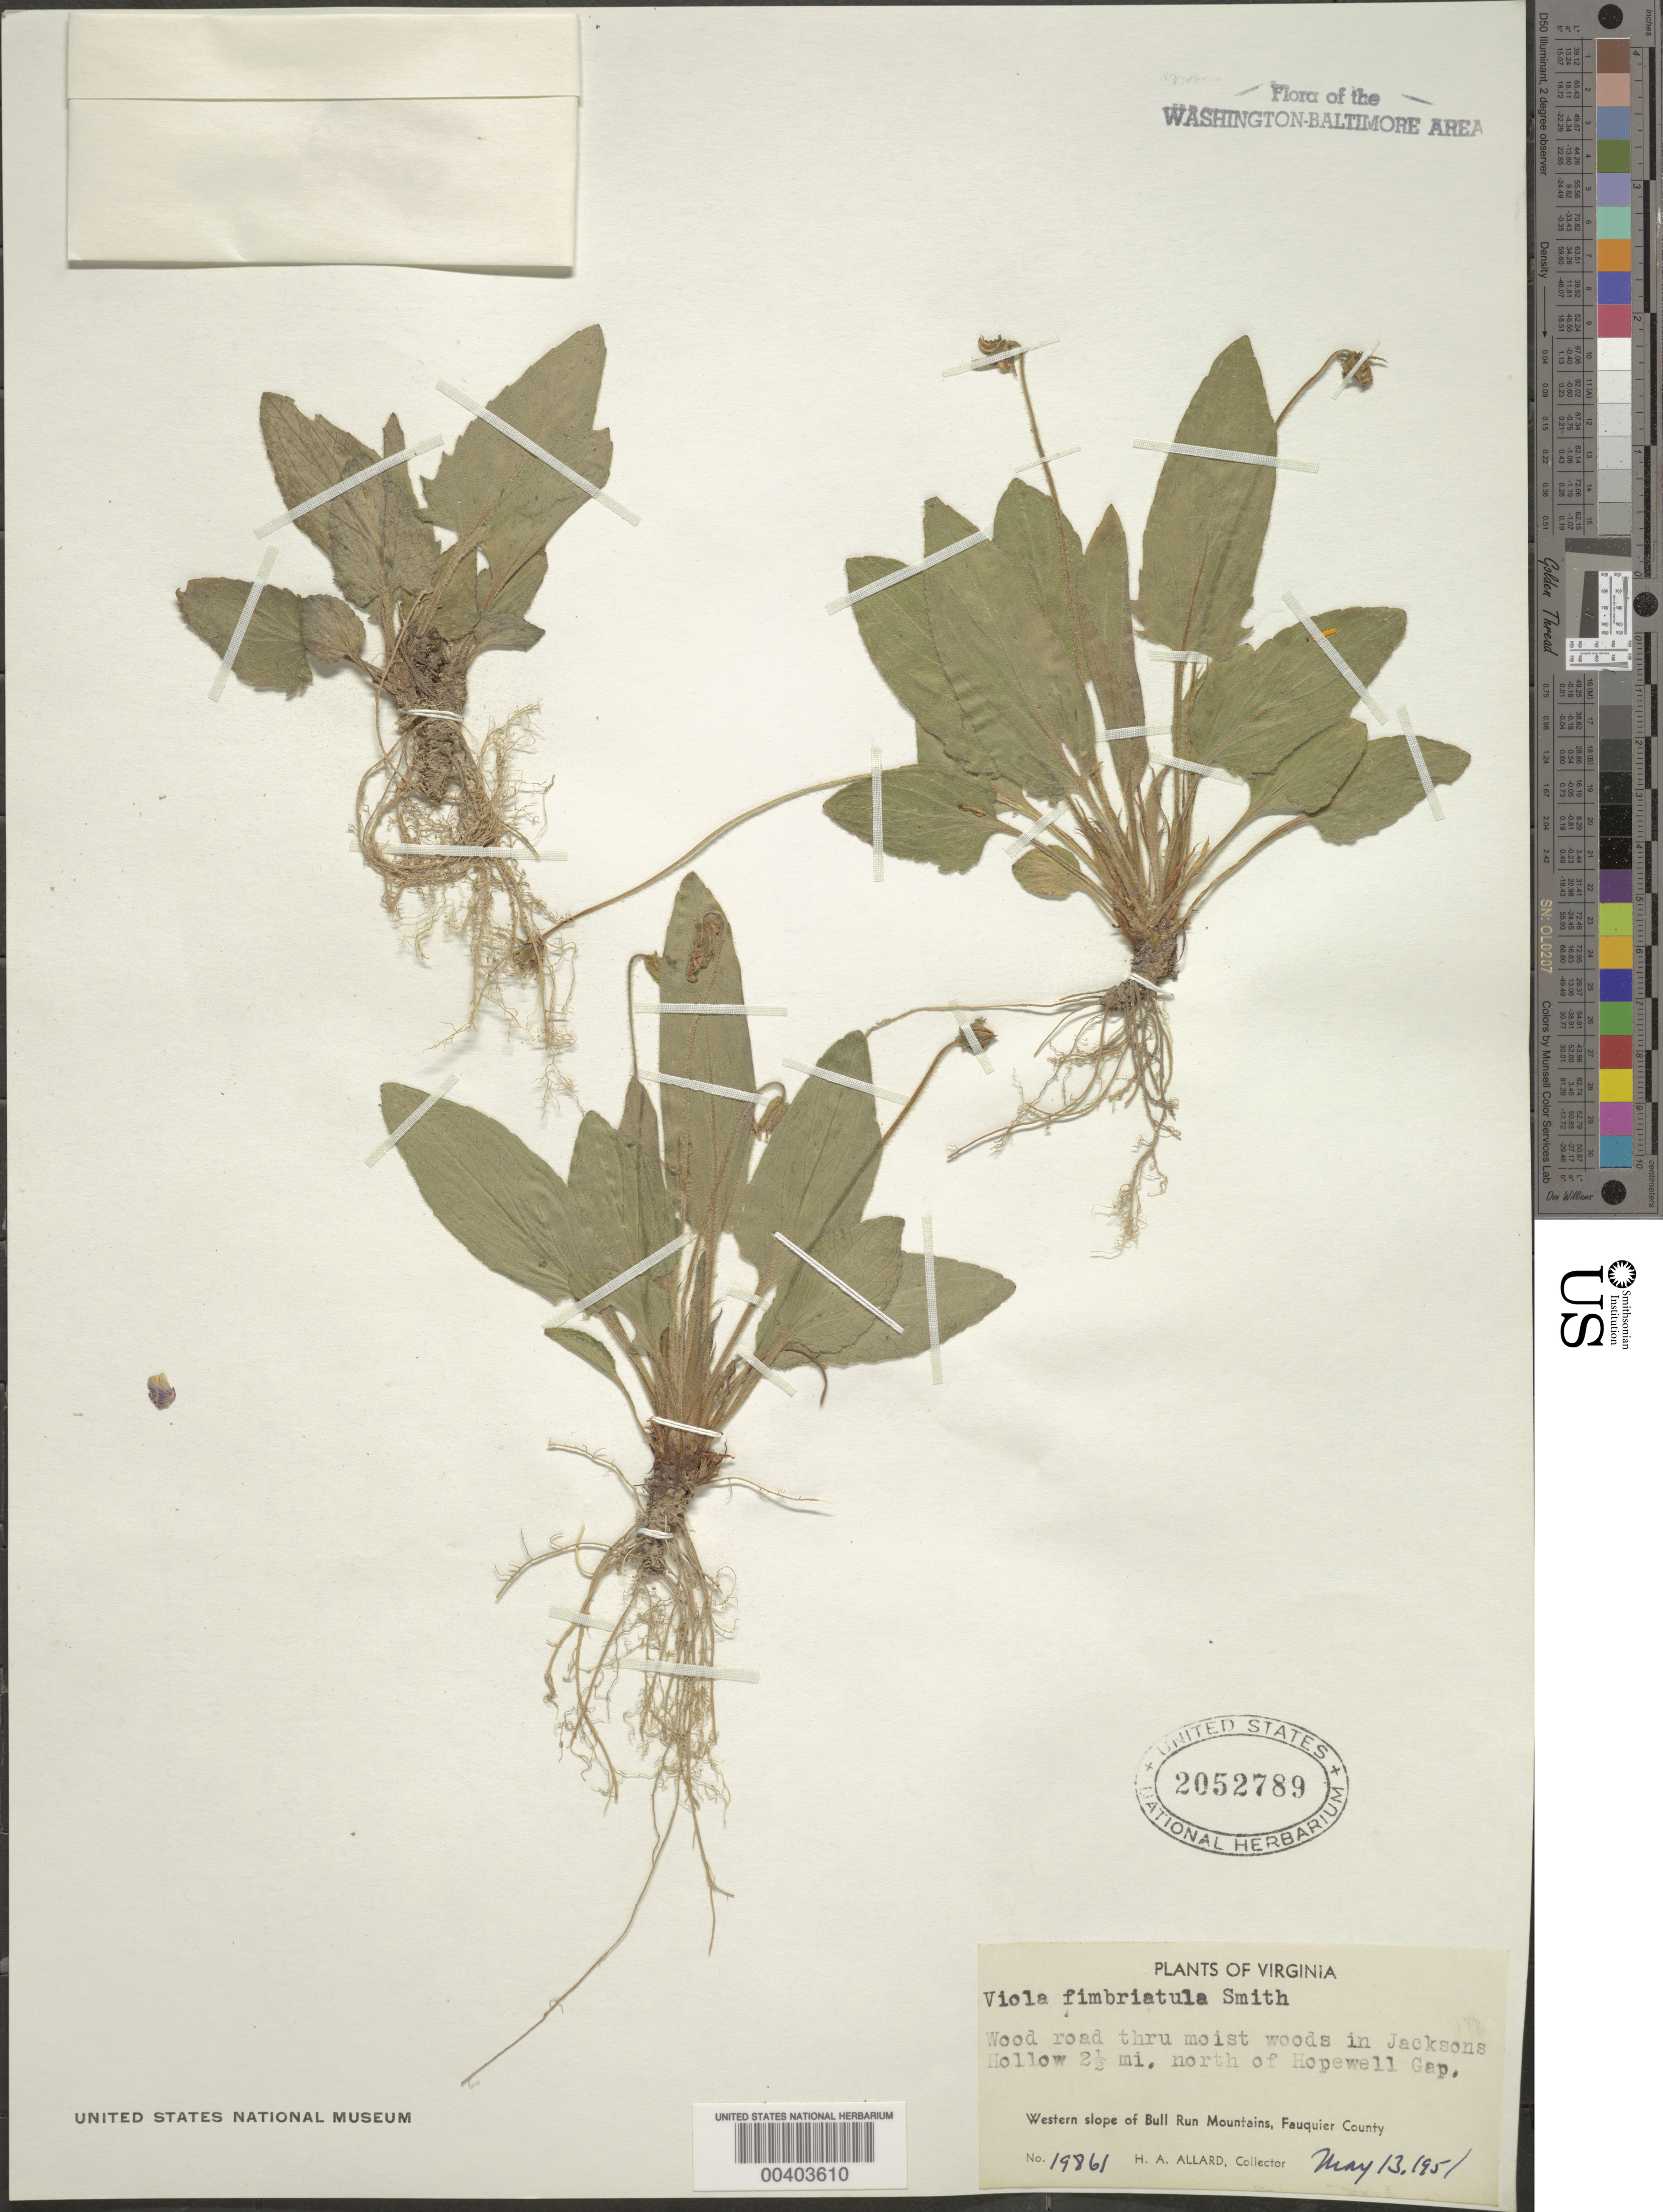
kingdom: Plantae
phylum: Tracheophyta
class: Magnoliopsida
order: Malpighiales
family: Violaceae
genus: Viola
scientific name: Viola sagittata var. ovata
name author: (Nutt.) Torr. & A. Gray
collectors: H. A. Allard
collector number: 19861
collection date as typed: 13 May 1951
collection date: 1951-05-13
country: United States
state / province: Virginia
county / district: Fauquier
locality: North of Hopewell Gap, Jackson Hollow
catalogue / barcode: US 2052789